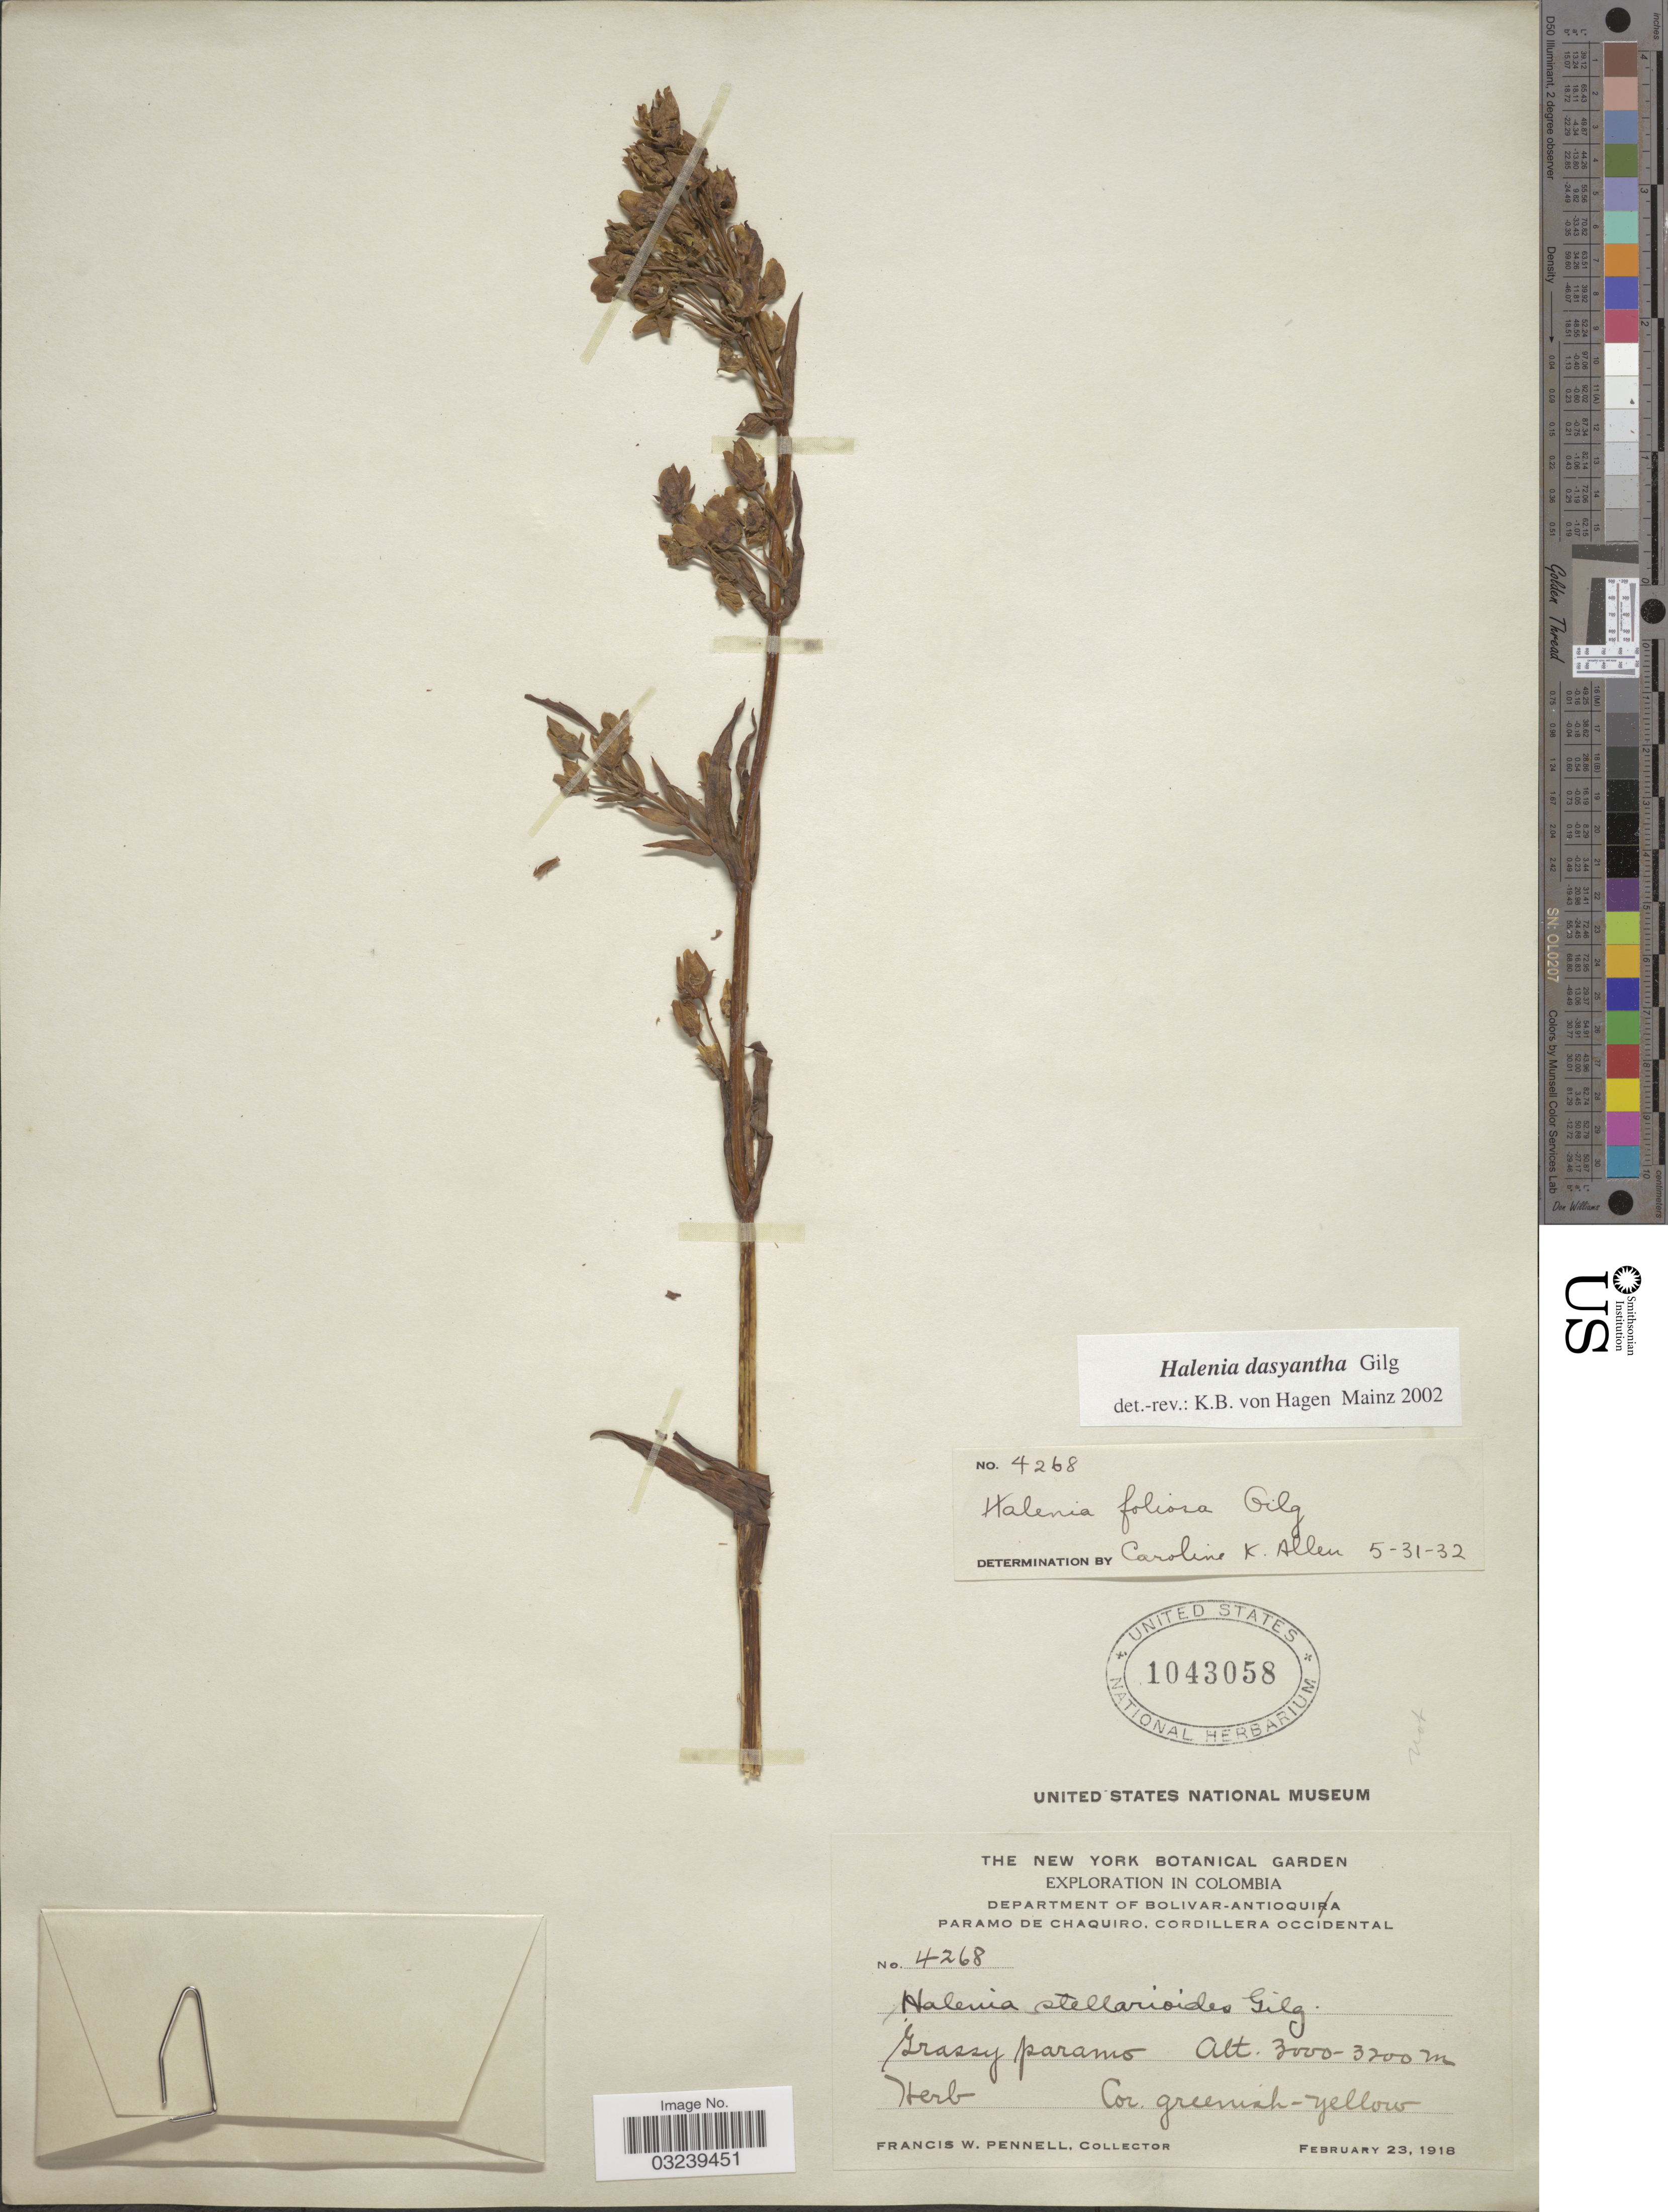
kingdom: Plantae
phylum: Tracheophyta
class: Magnoliopsida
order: Gentianales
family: Gentianaceae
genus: Halenia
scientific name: Halenia dasyantha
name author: Gilg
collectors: F. W. Pennell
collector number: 4268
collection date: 1918-02-23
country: Colombia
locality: Department of Bolivar-Antioquia. Paramo de Chaquiro, Cordillera Occidental.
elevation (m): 3000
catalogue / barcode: US 1043058